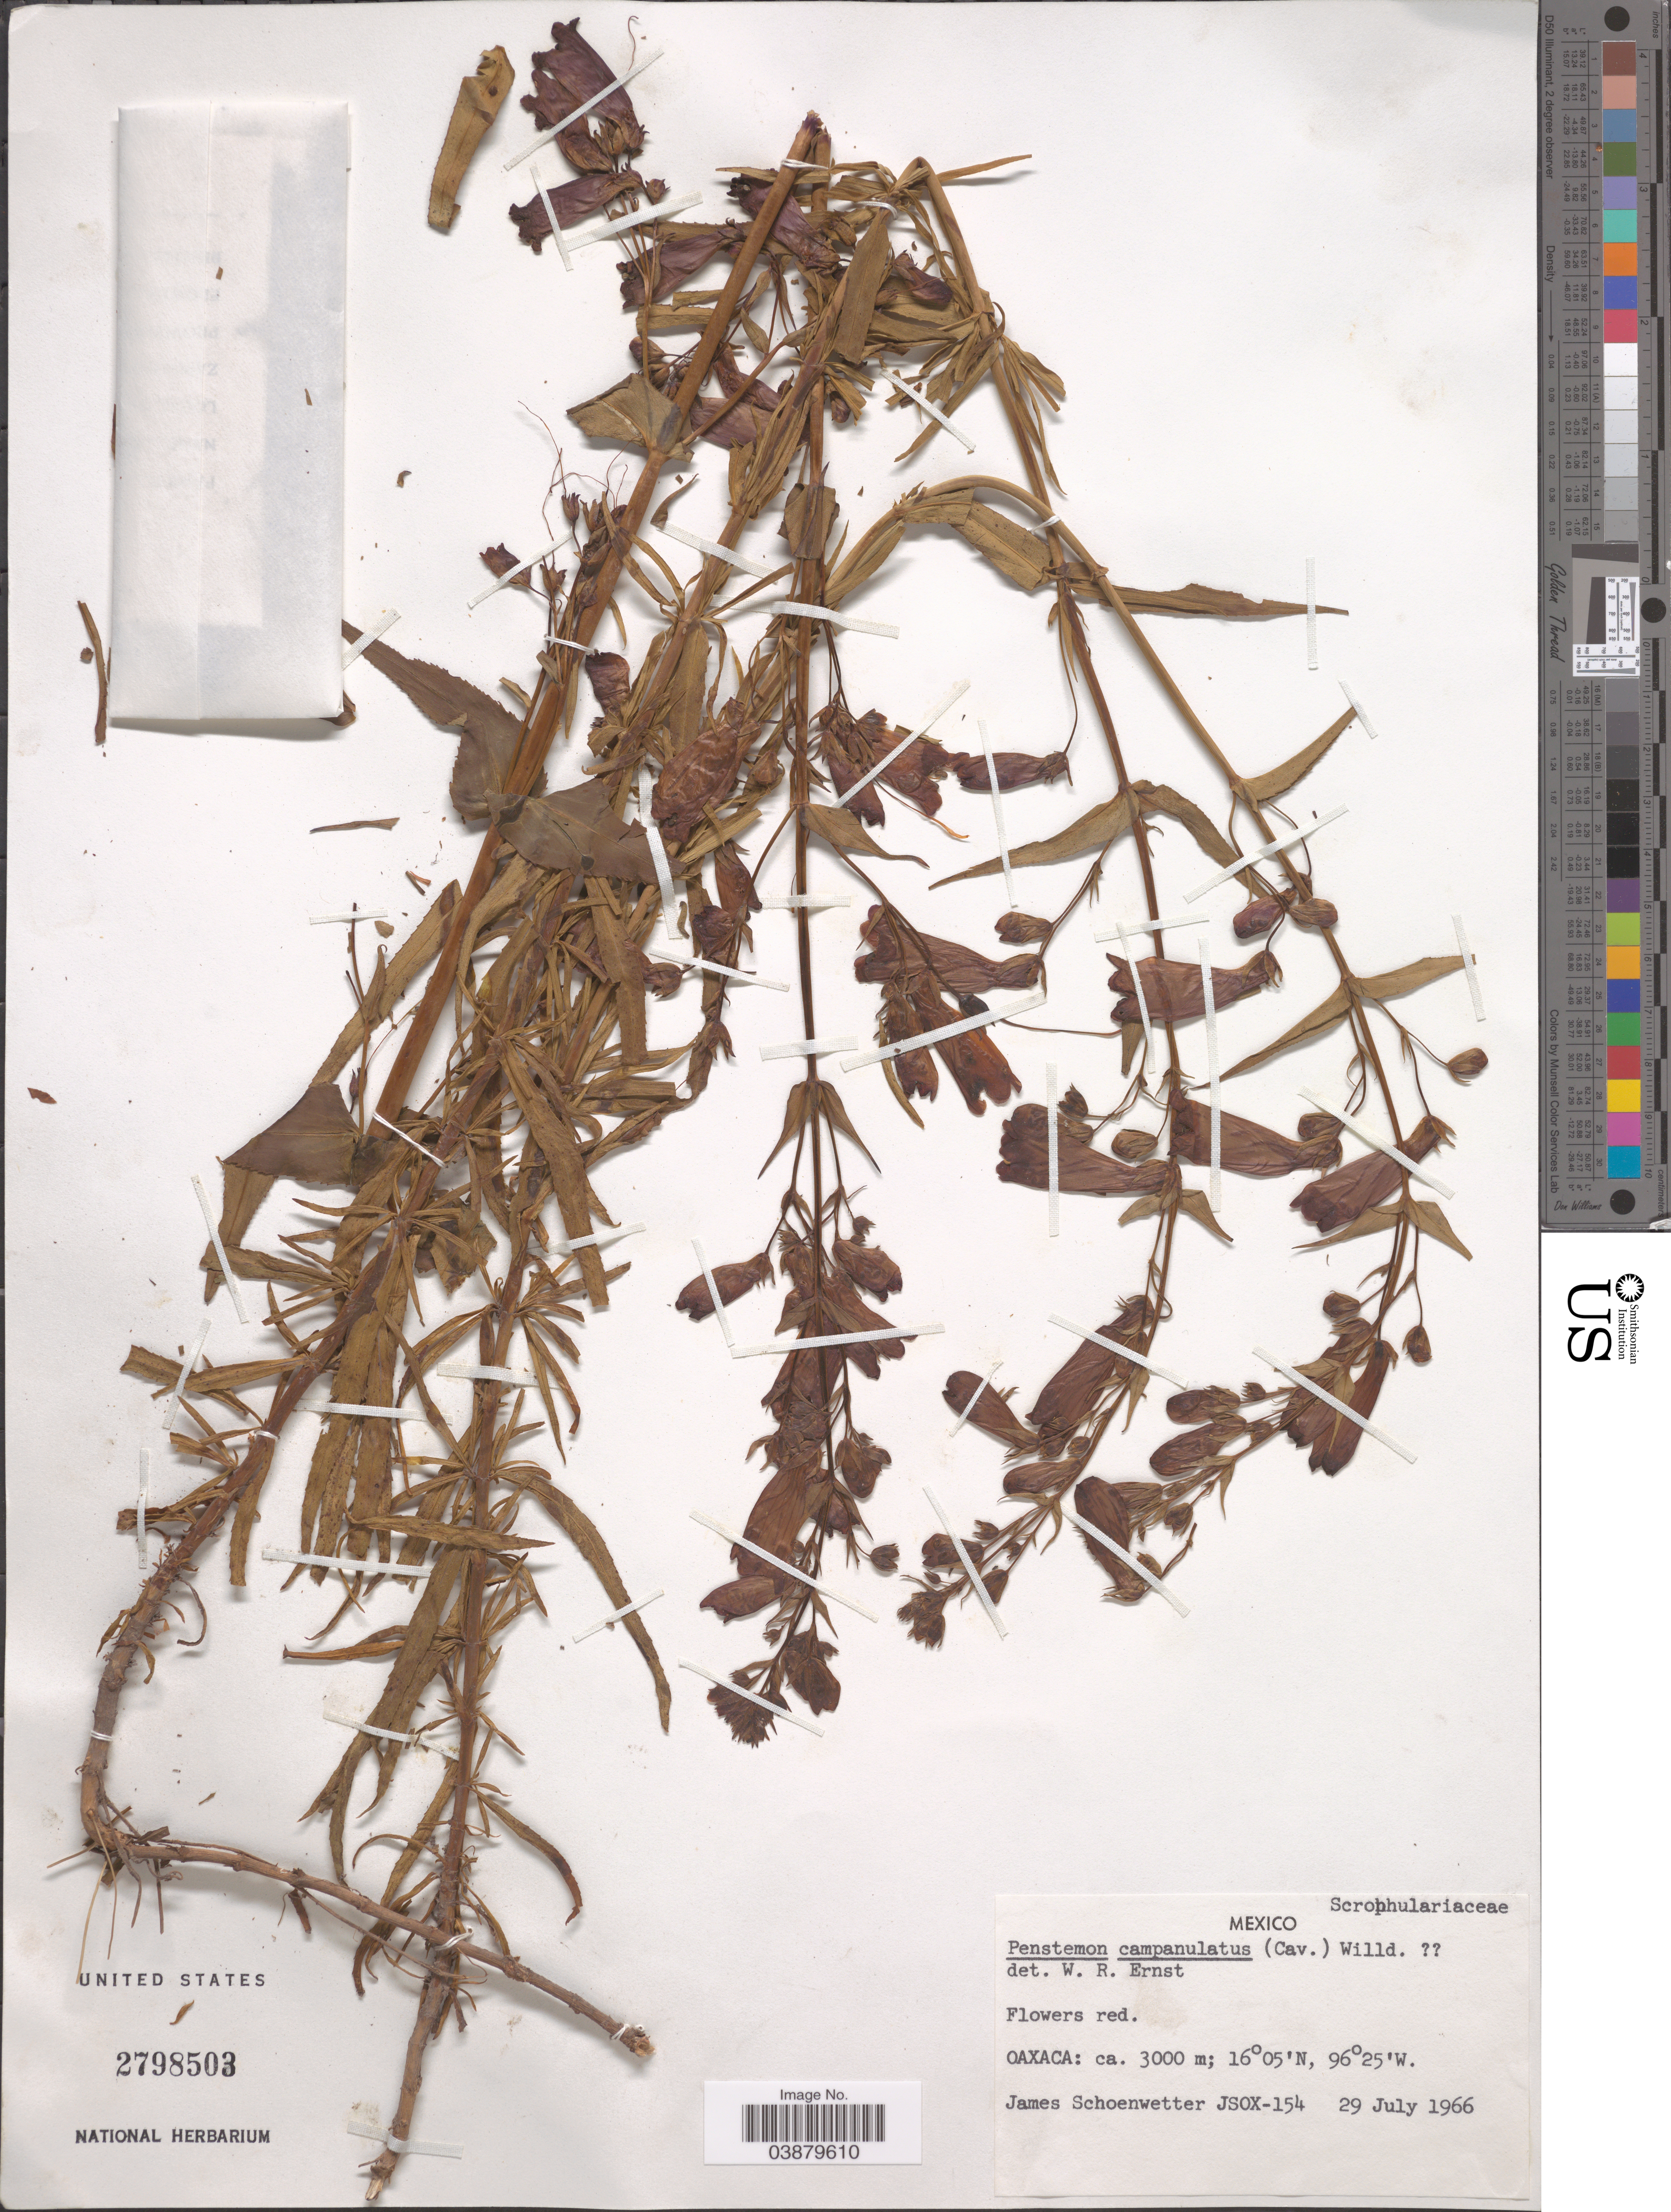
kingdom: Plantae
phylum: Tracheophyta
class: Magnoliopsida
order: Lamiales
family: Plantaginaceae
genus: Penstemon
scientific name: Penstemon campanulatus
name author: (Cav.) Willd.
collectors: J. Schoenwetter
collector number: JSOX-154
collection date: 1966-07-29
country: Mexico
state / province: Oaxaca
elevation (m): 3000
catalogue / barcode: US 2798503